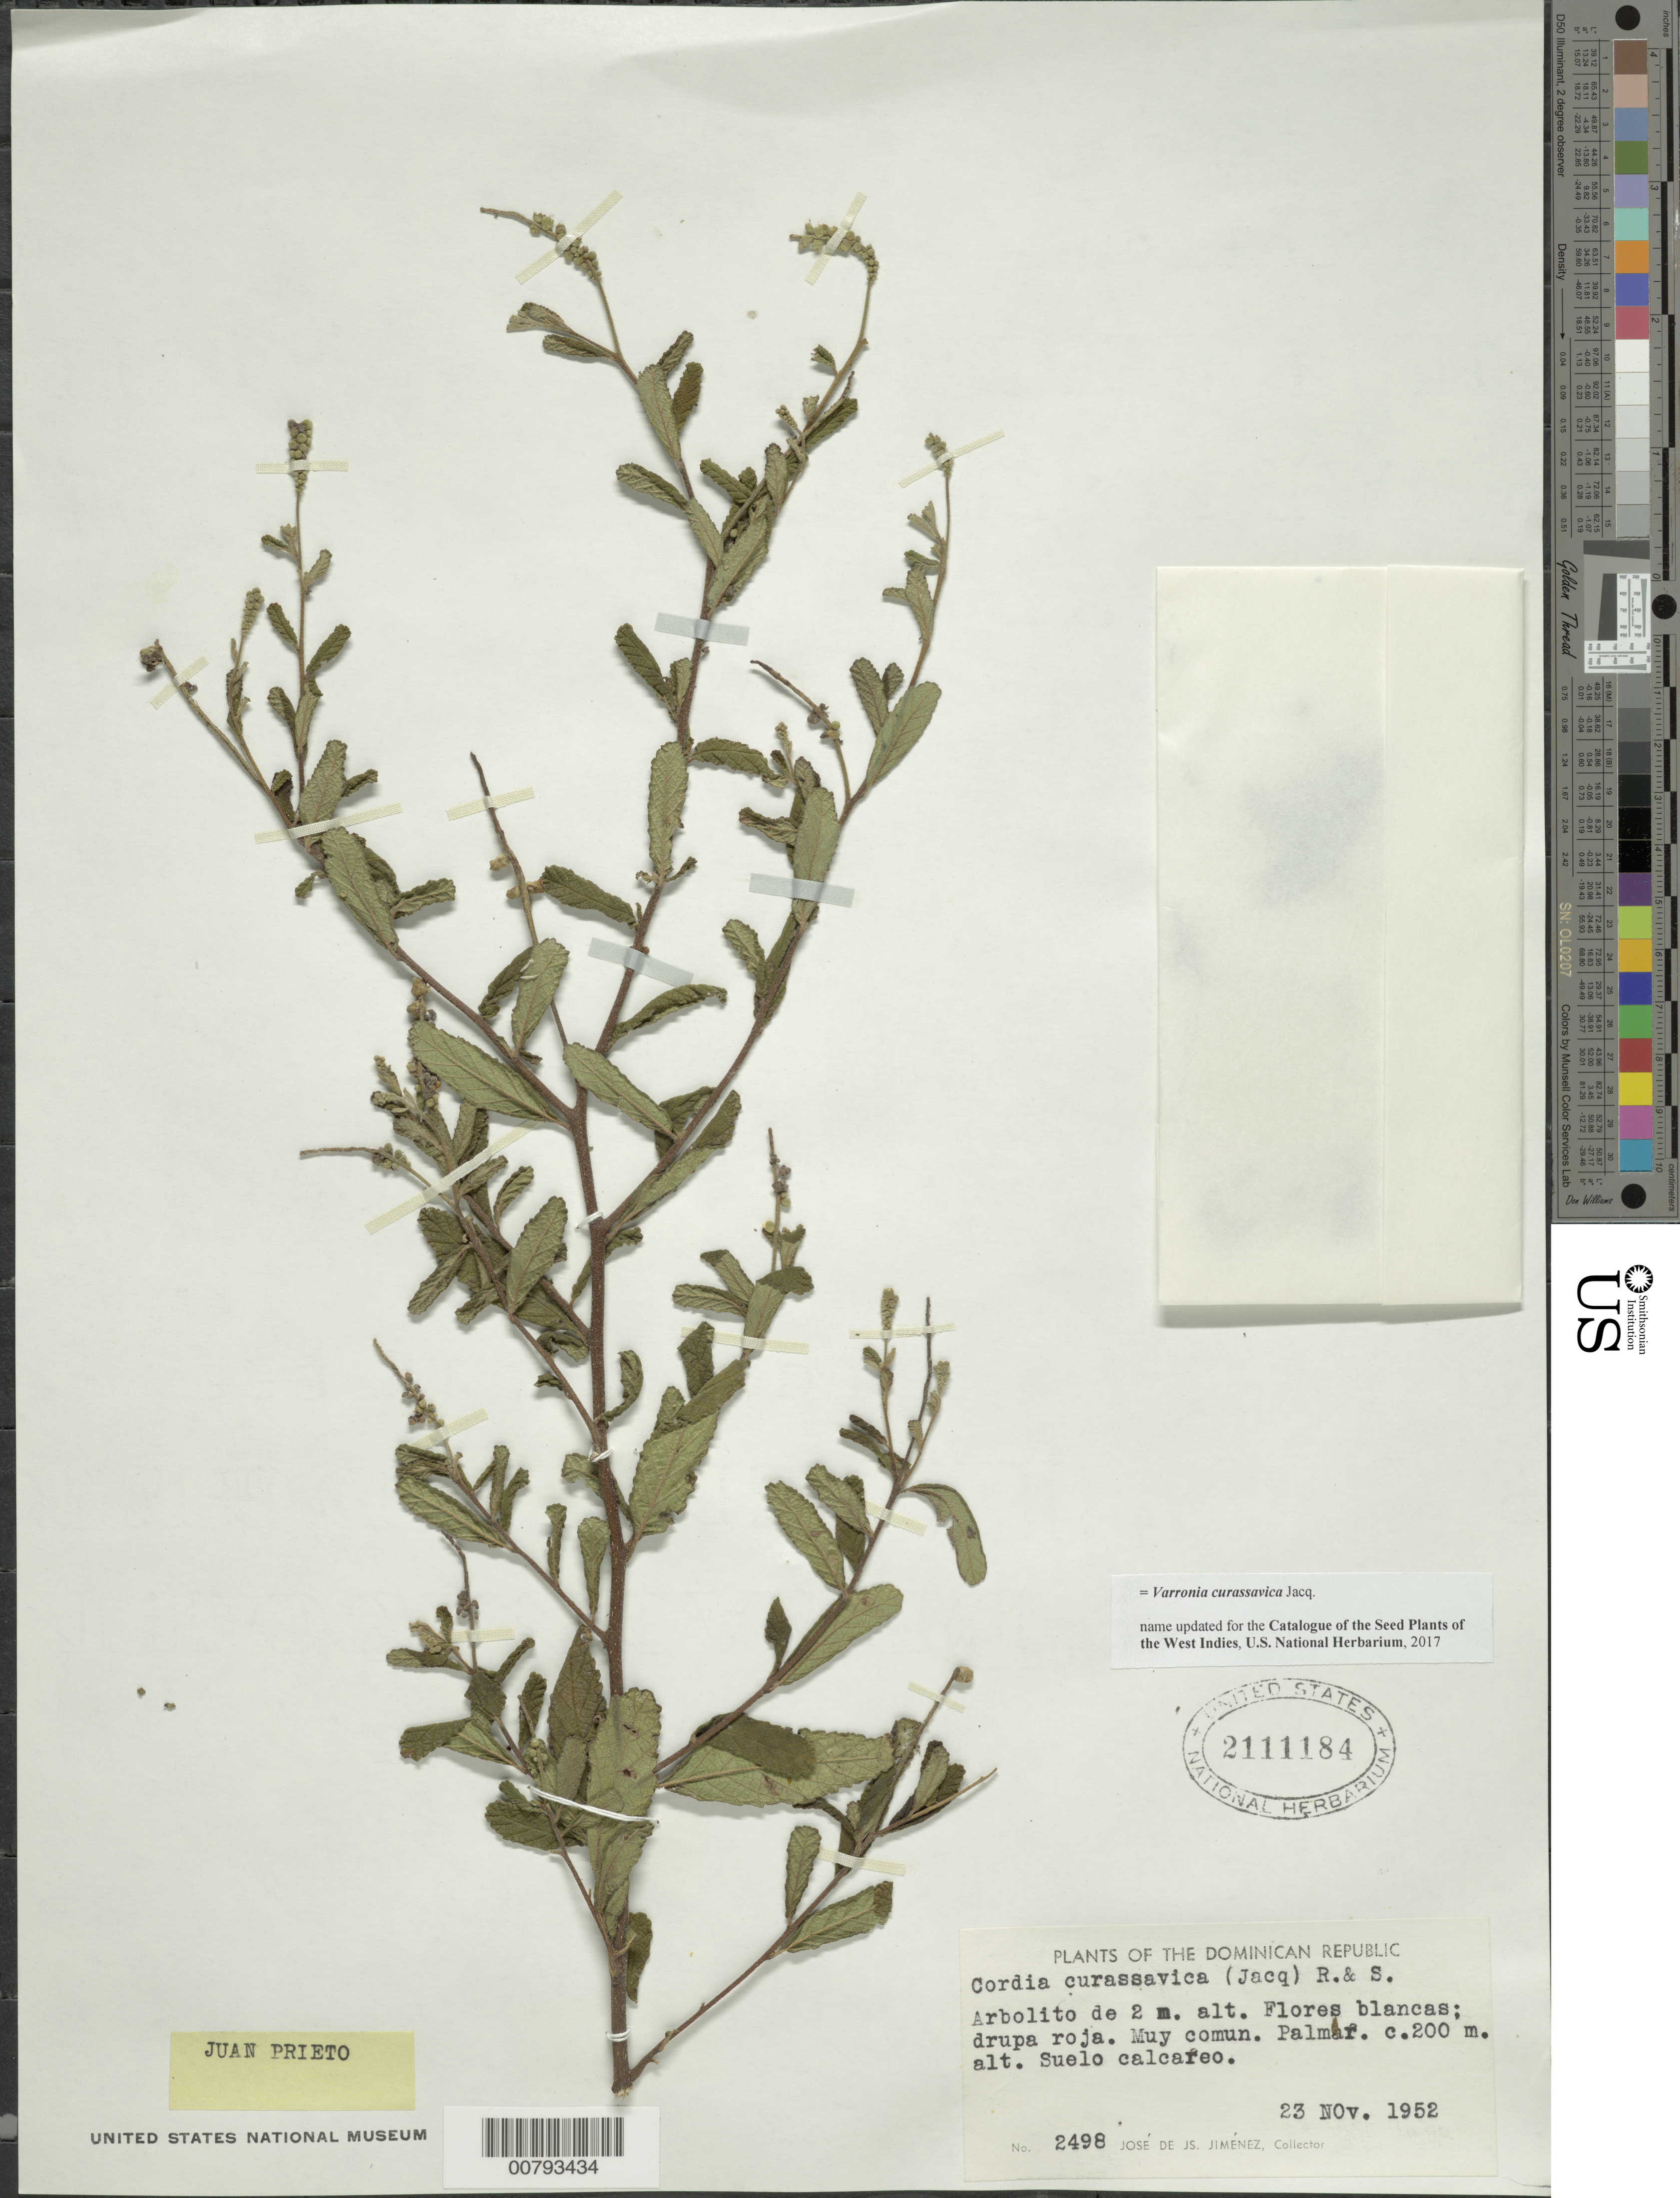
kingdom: Plantae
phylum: Tracheophyta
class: Magnoliopsida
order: Boraginales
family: Cordiaceae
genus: Varronia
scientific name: Varronia curassavica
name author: Jacq.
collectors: J. J. Jiménez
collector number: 2498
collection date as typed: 23 Nov 1952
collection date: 1952-11-23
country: Dominican Republic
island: Hispaniola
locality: Palmar.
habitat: Calcareous soil.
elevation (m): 200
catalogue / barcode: US 2111184